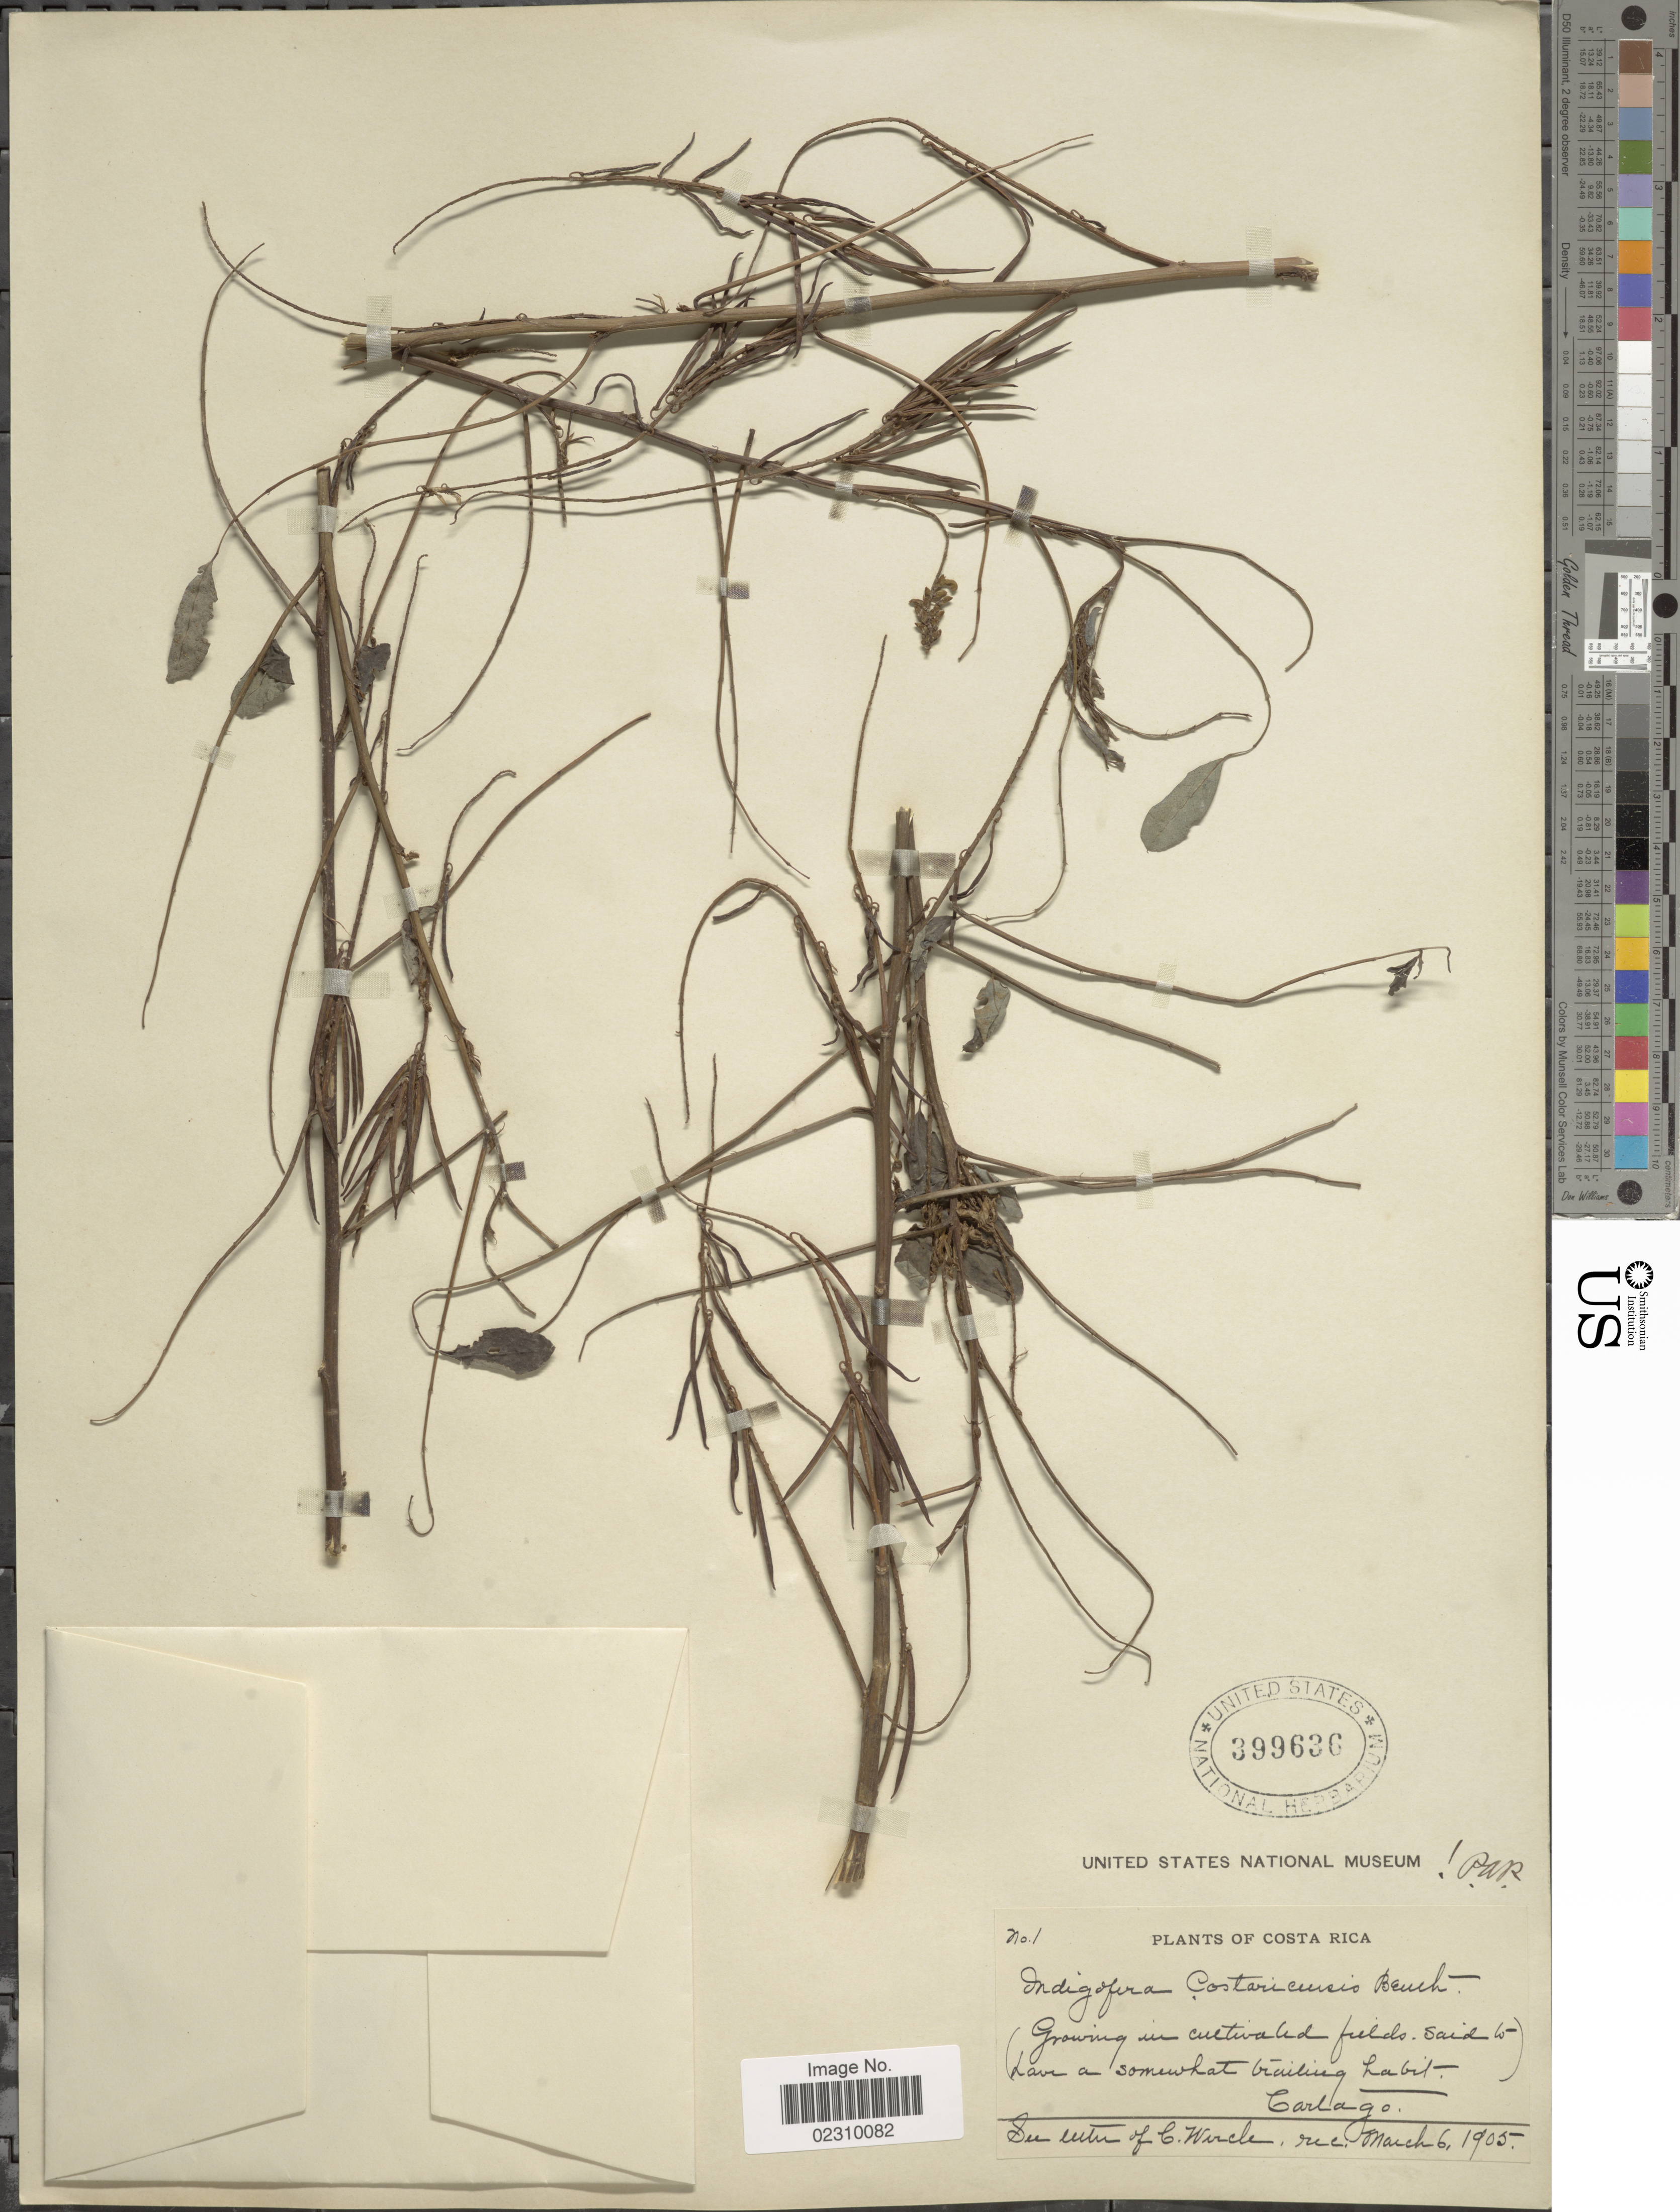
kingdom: Plantae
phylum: Tracheophyta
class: Magnoliopsida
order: Fabales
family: Fabaceae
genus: Indigofera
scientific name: Indigofera thibaudiana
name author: DC.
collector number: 1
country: Costa Rica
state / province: Cartago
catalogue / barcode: US 399636